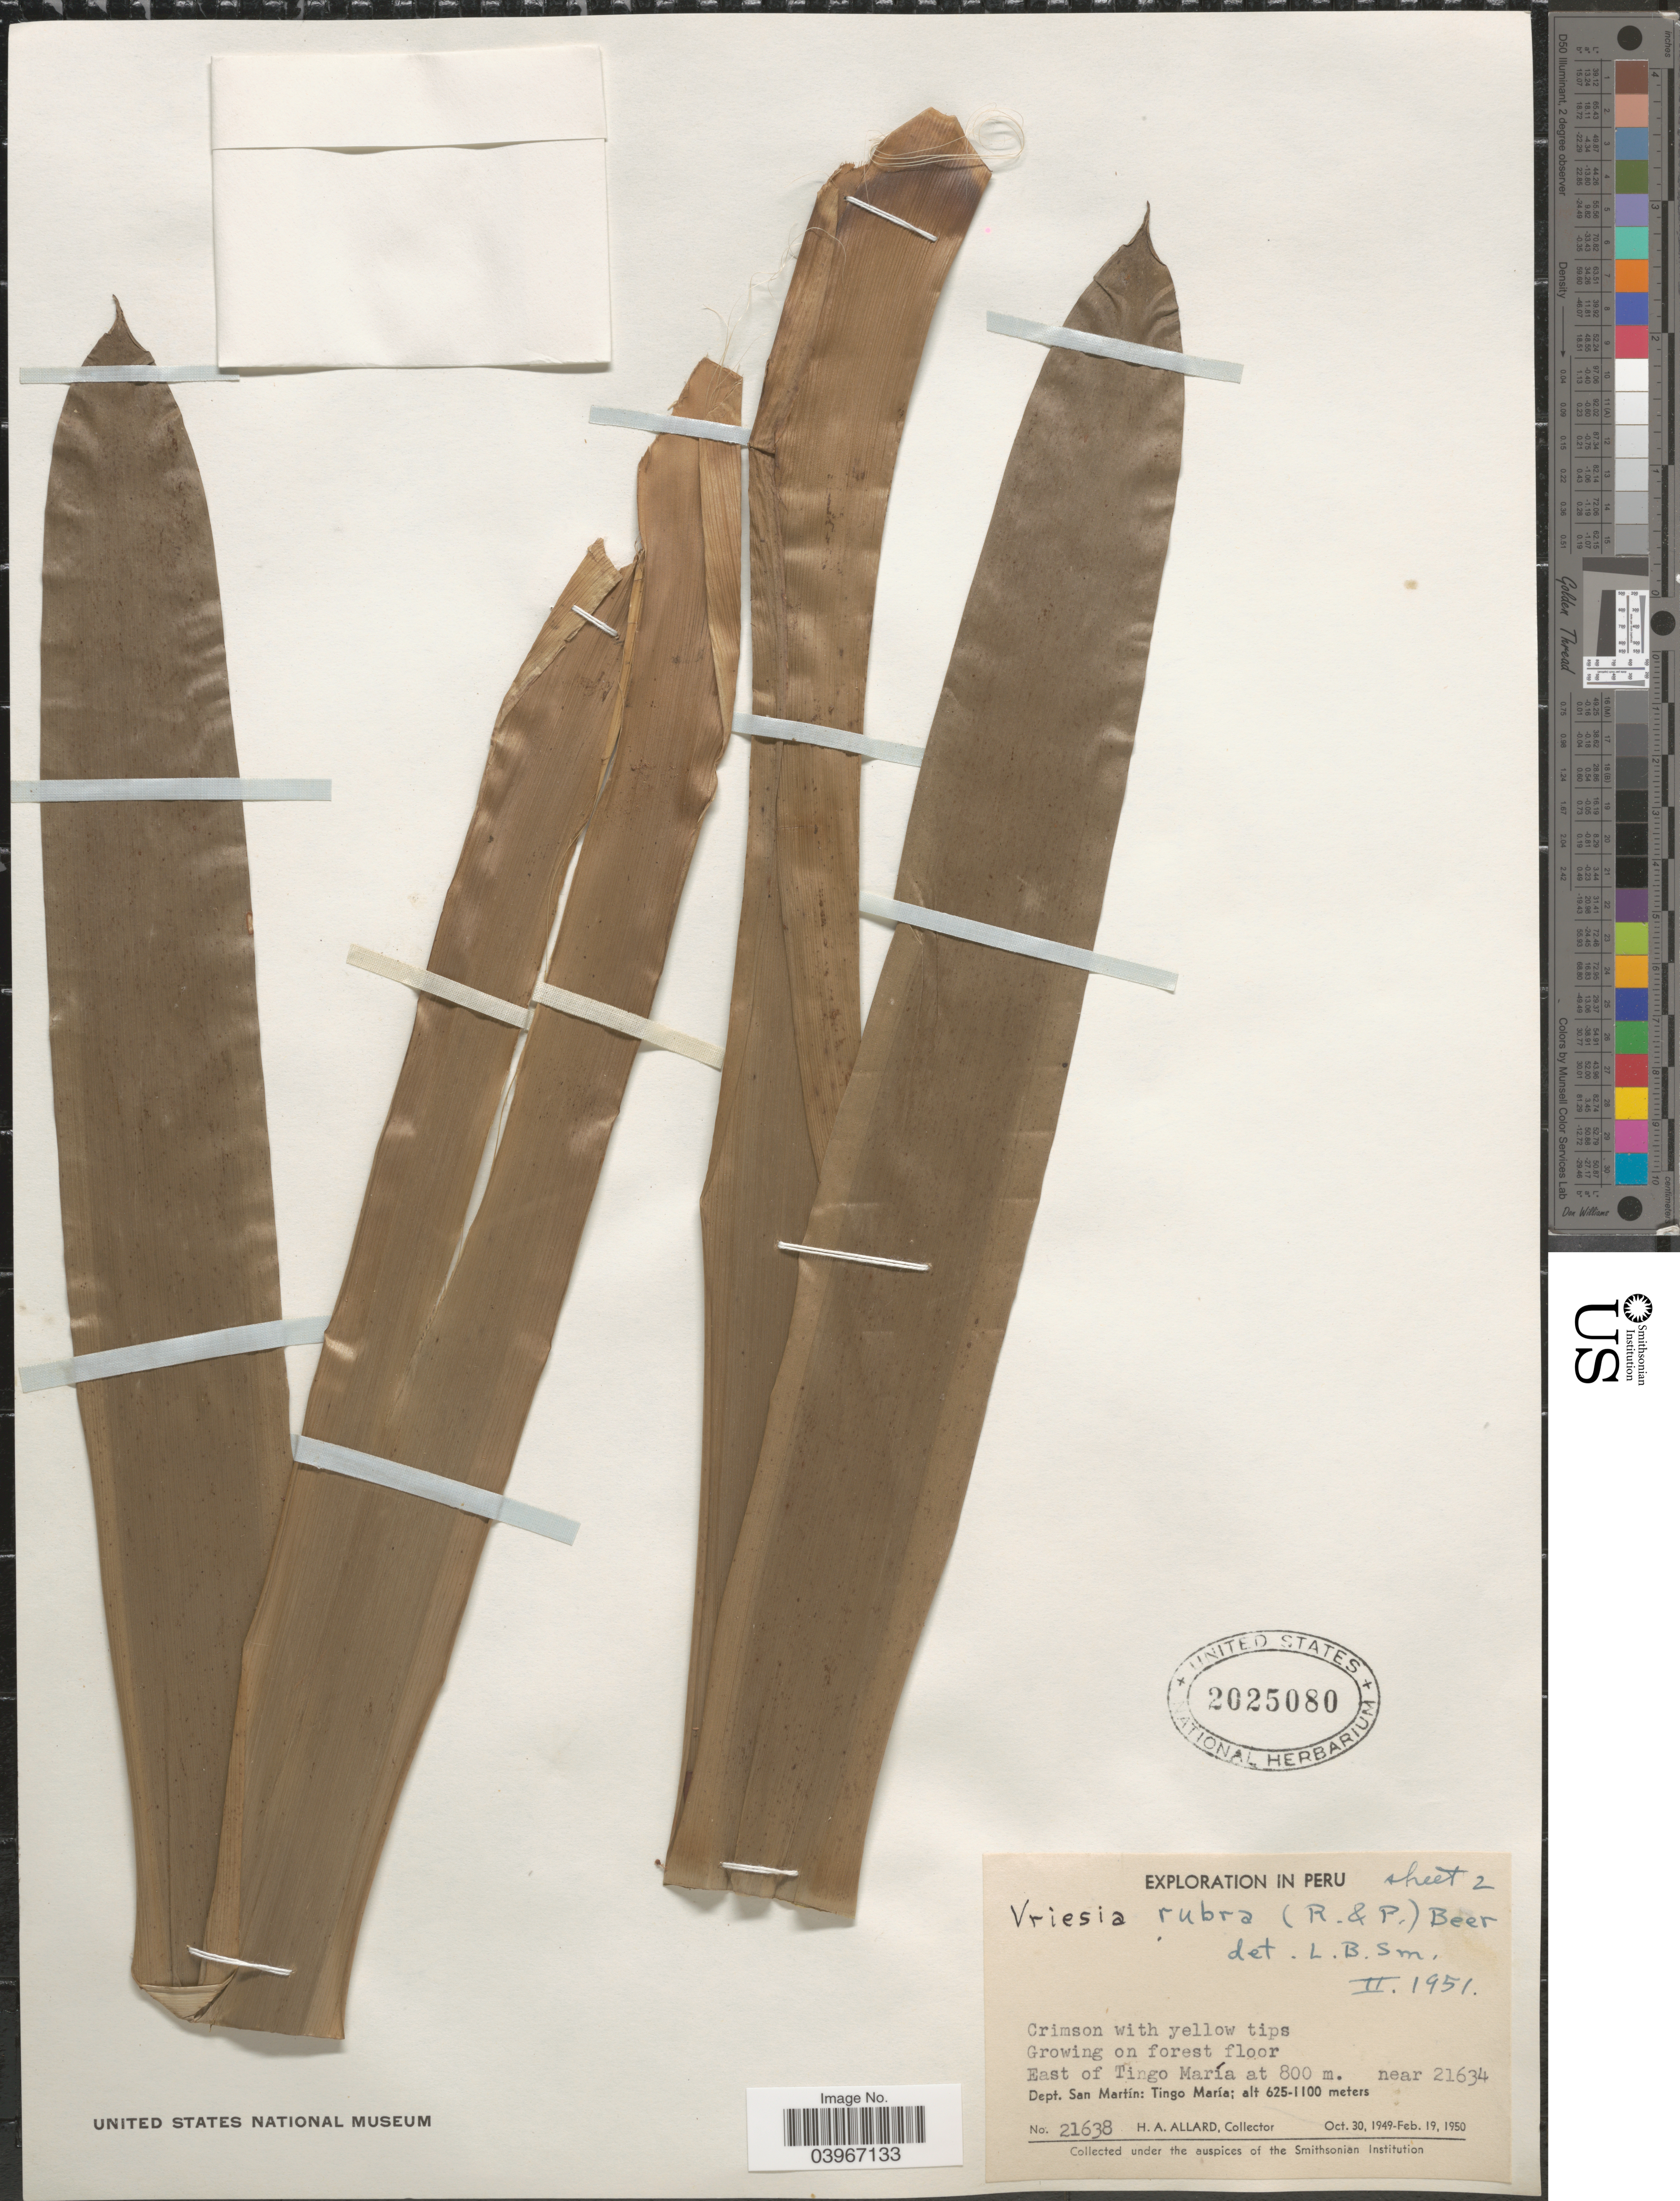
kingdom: Plantae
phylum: Tracheophyta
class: Liliopsida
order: Poales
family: Bromeliaceae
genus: Vriesea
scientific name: Vriesea rubra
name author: (Ruiz & Pav.) Beer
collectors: H. A. Allard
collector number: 21638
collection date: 1949-10-30/1950-02-19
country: Peru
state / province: San Martín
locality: East of Tingo María. Dept. San Martín: Tingo María.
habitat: growing on forest floor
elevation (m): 800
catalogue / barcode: US 2025080